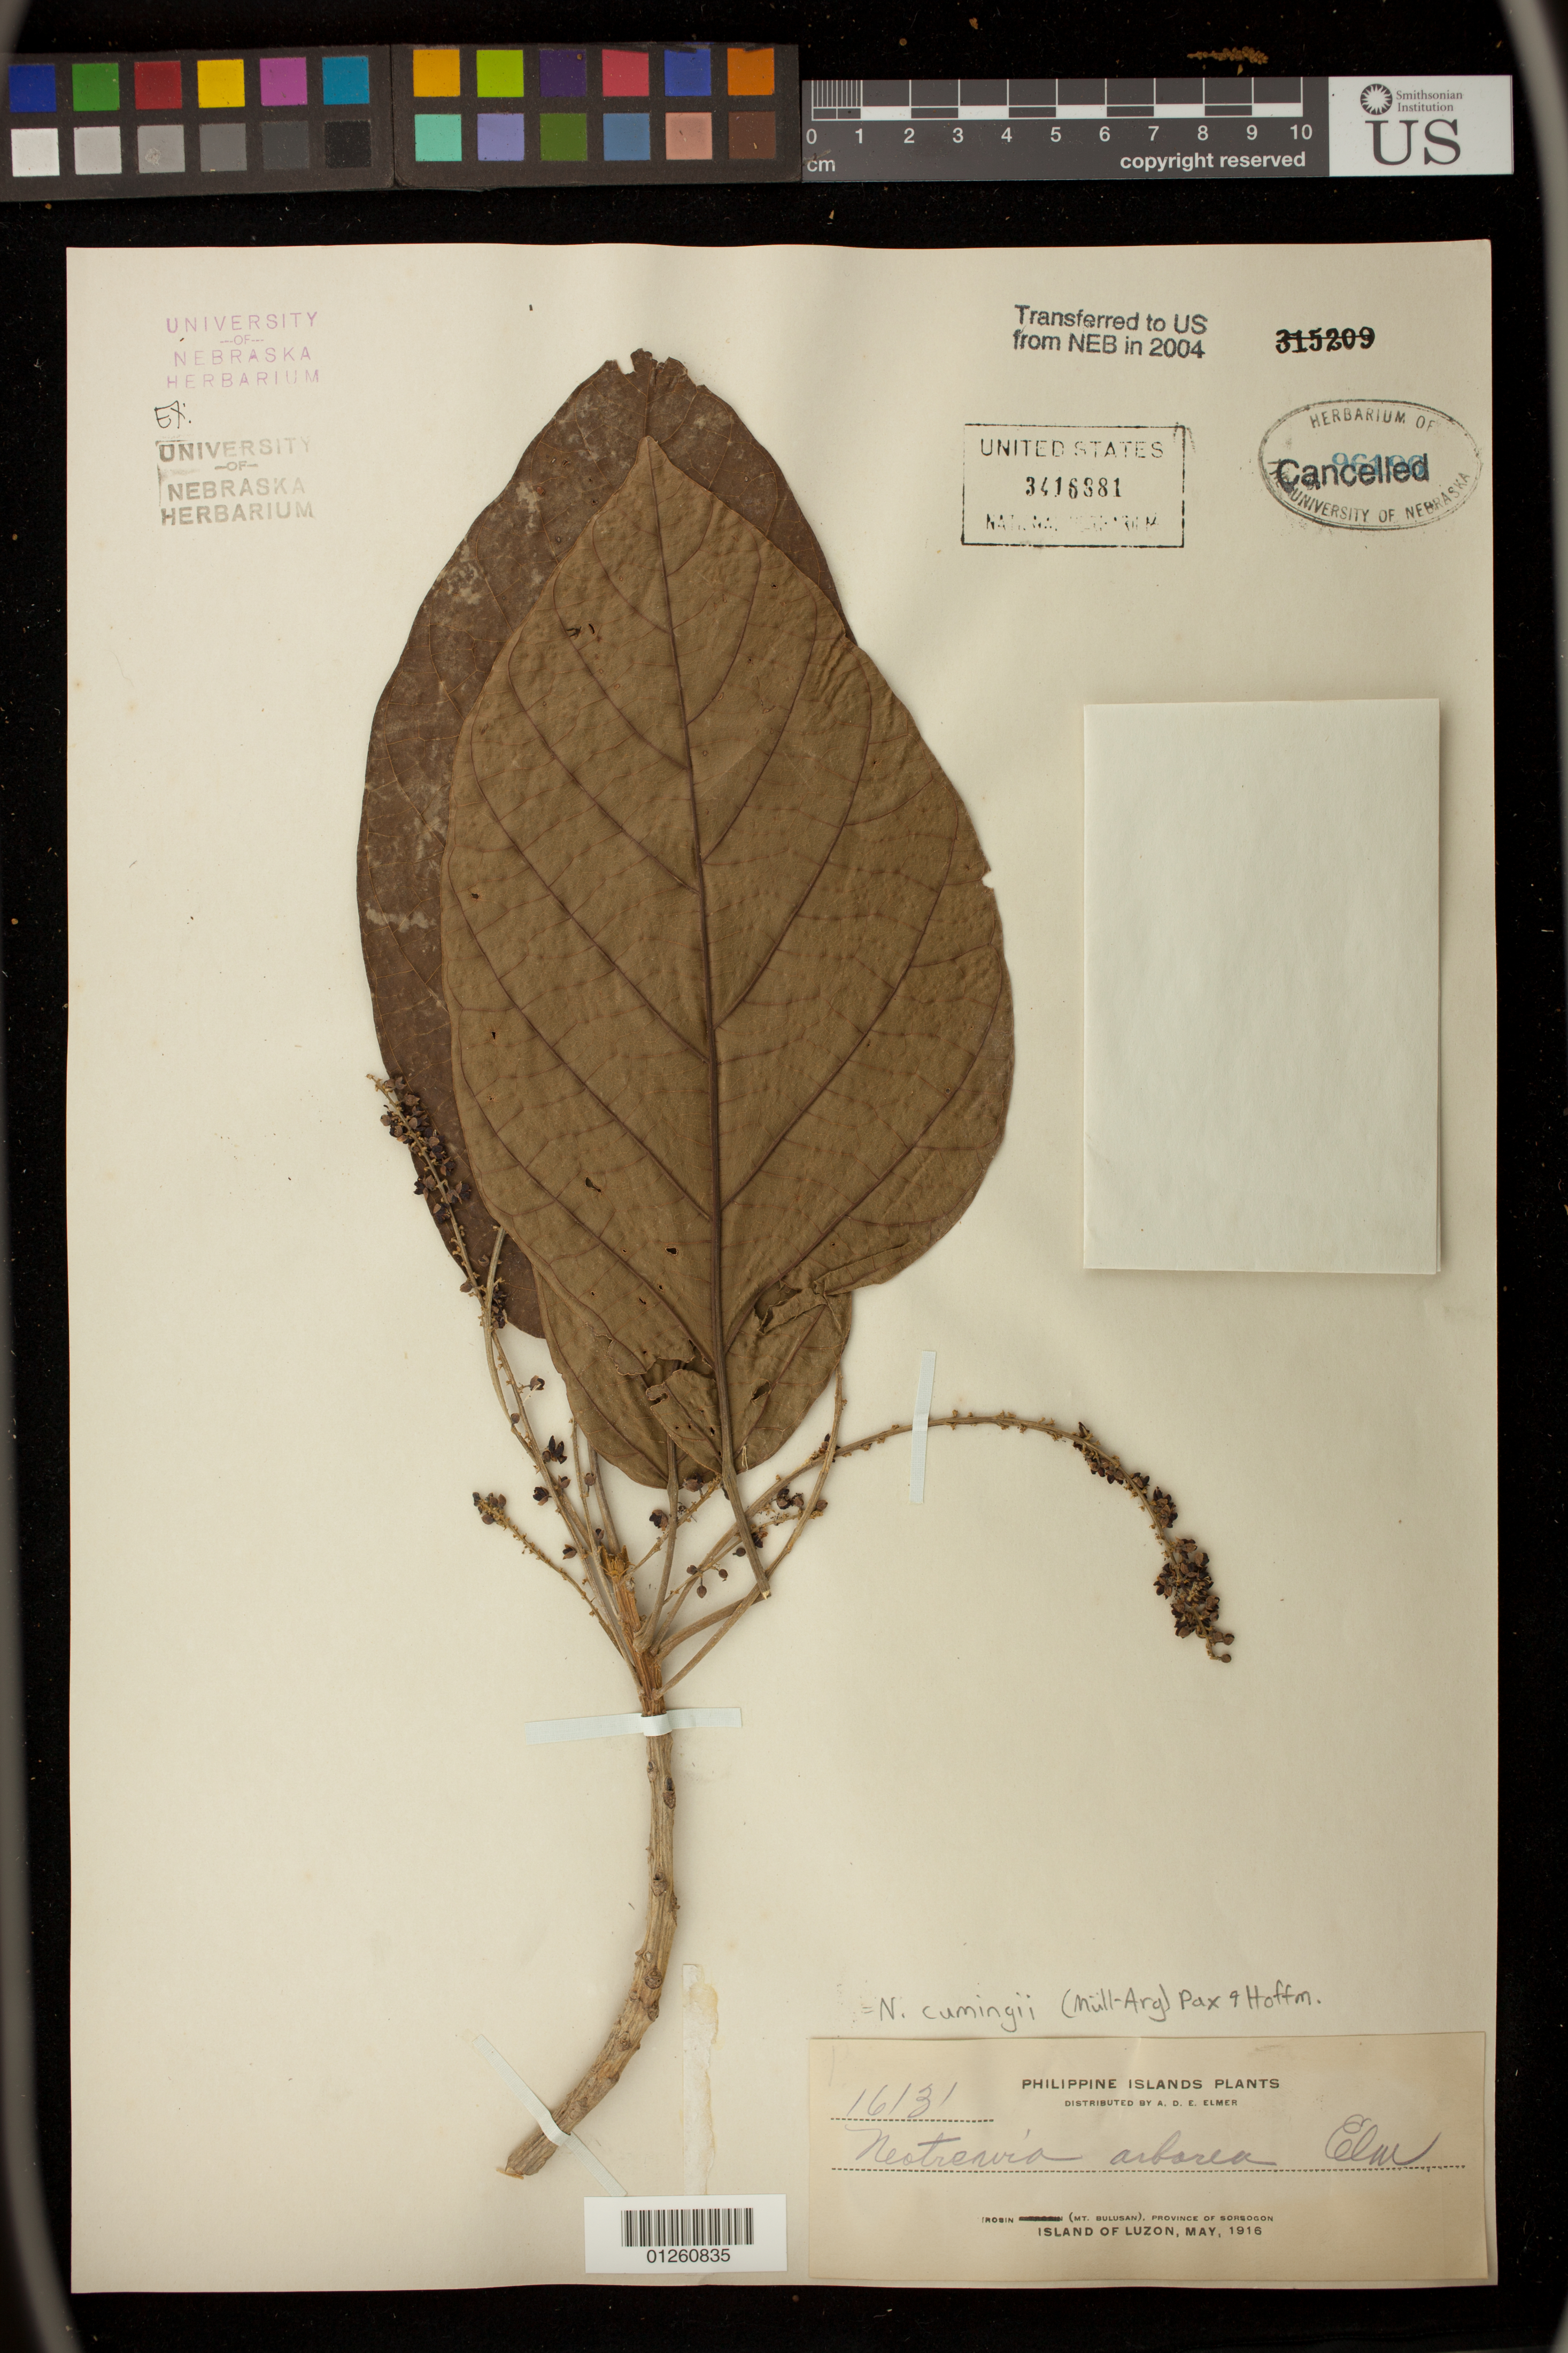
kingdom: Plantae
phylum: Tracheophyta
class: Magnoliopsida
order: Malpighiales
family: Euphorbiaceae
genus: Mallotus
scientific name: Mallotus cumingii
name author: Müll. Arg.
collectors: A. D. E. Elmer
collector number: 16131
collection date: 1916-05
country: Philippines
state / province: Bicol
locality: Irosin (Mt. Bulusan), Province of Sorsogon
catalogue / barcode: US 3416881